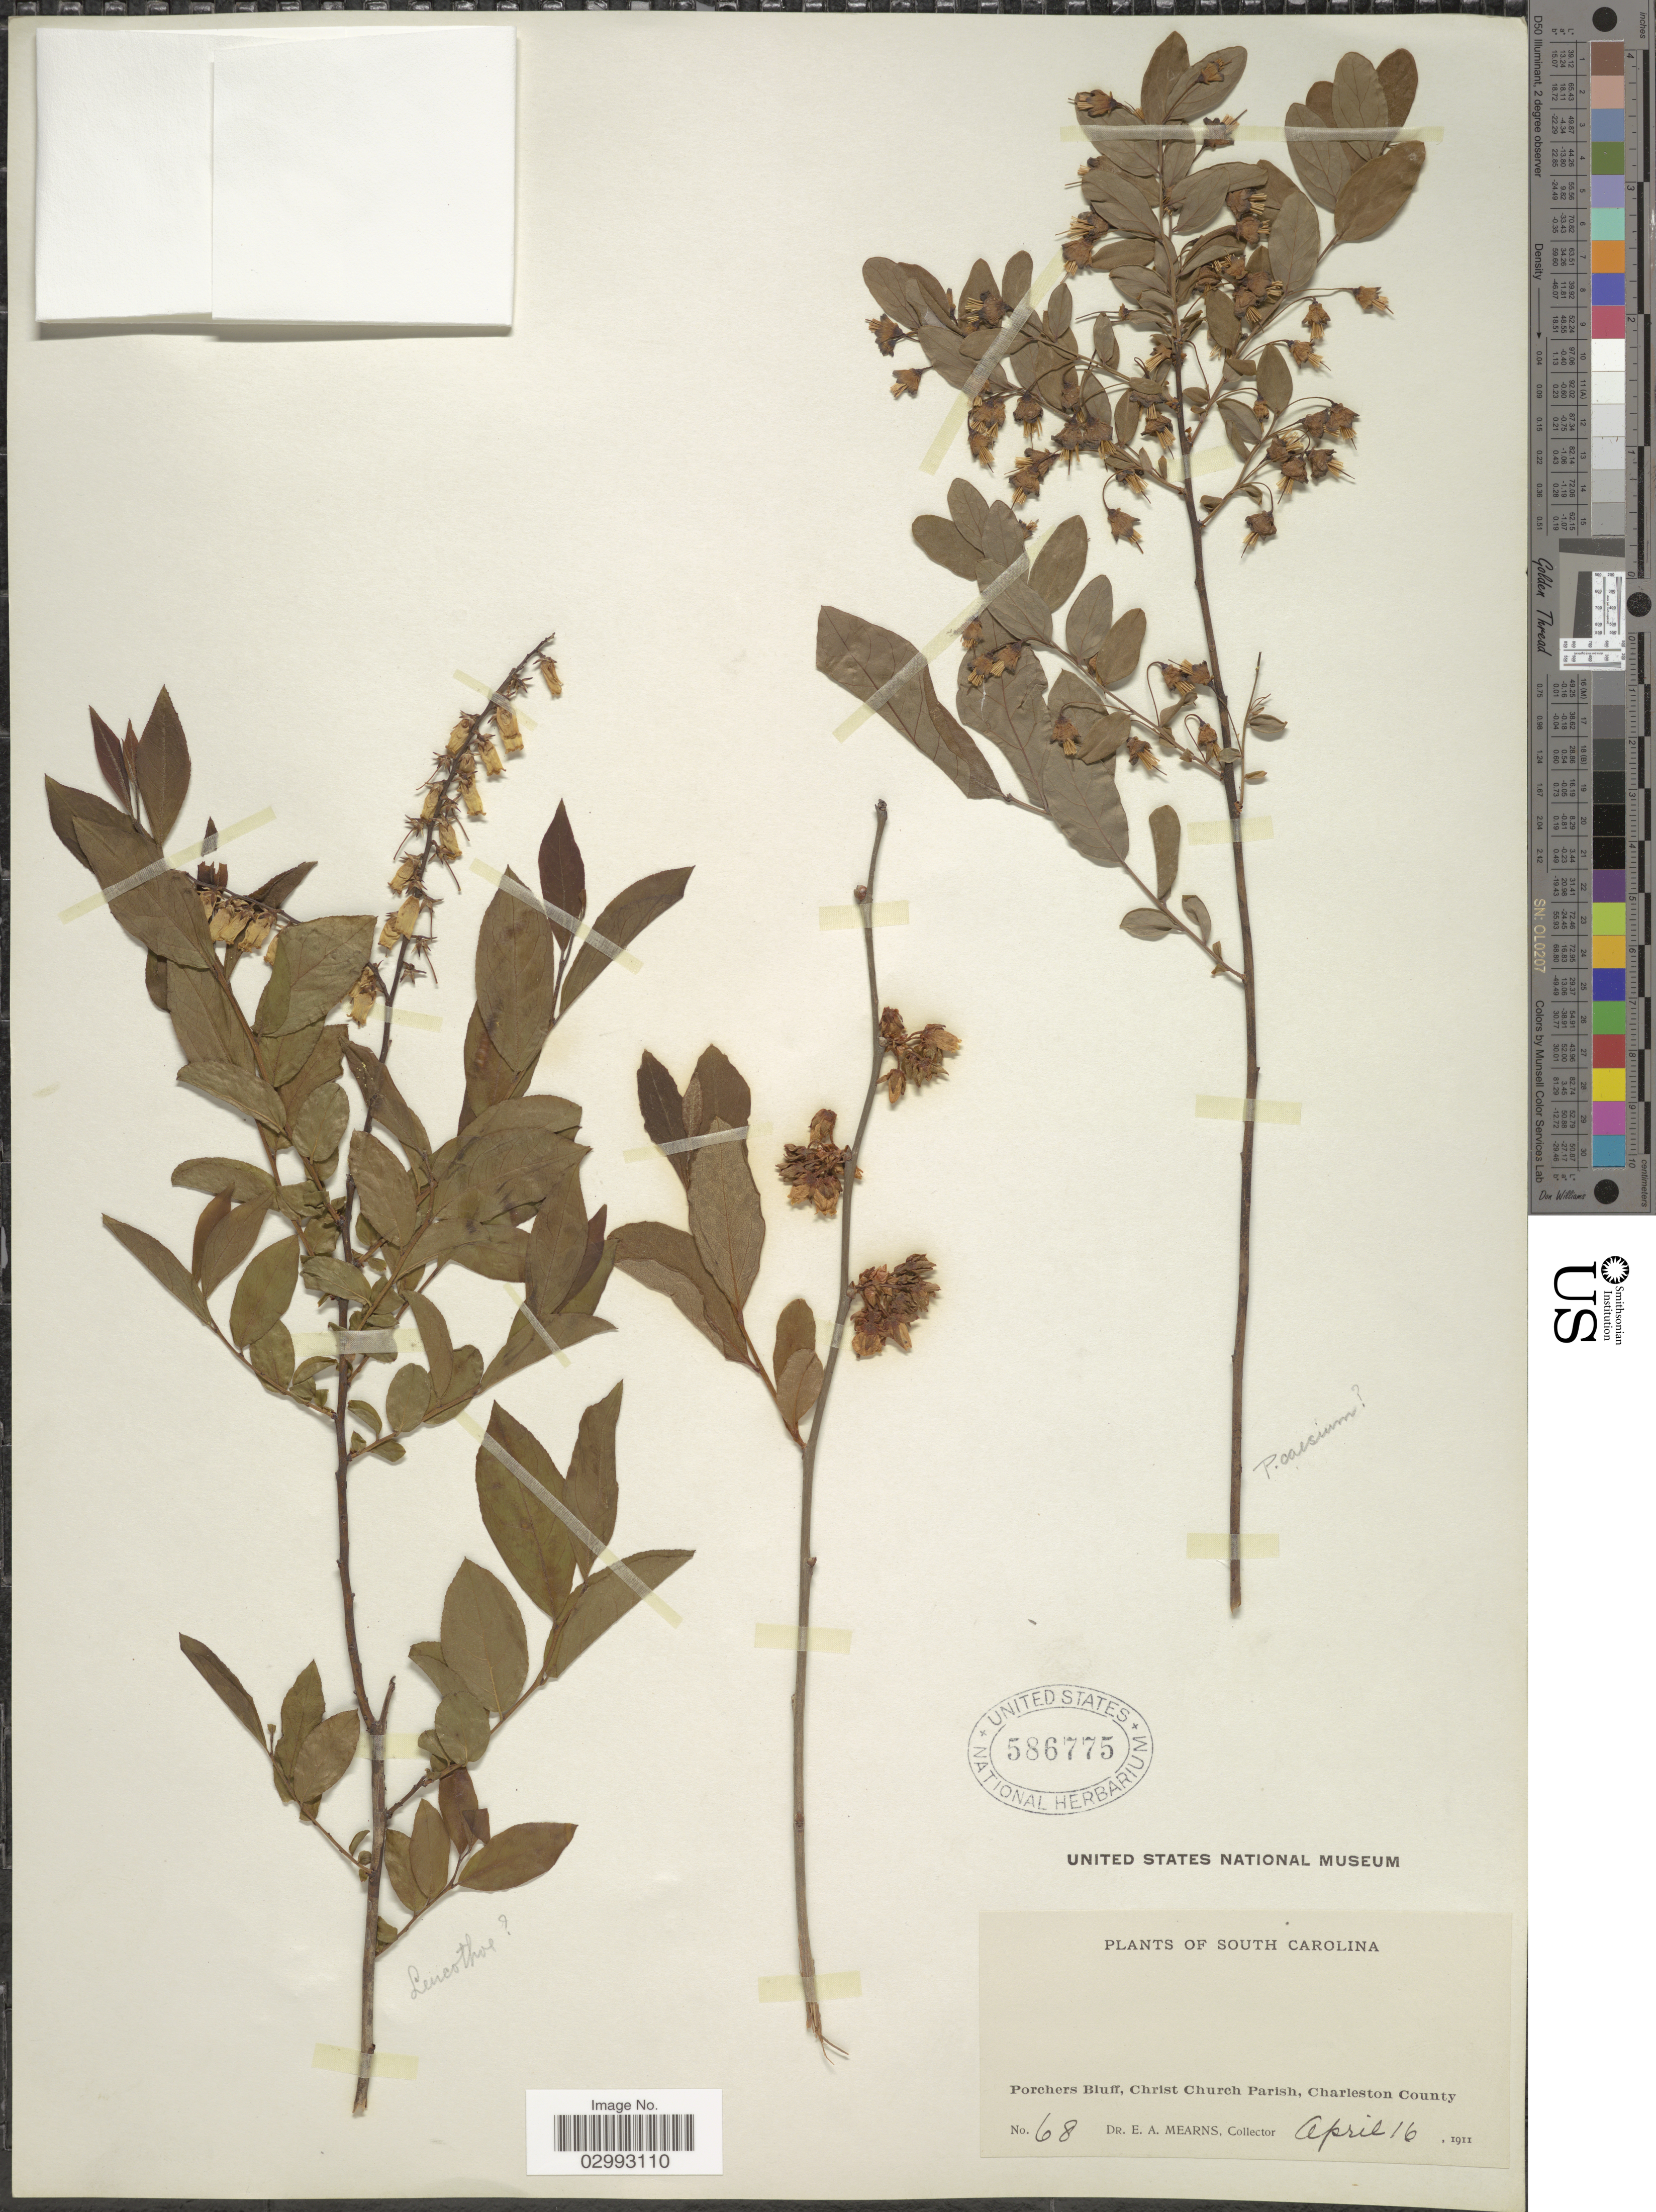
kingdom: Plantae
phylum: Tracheophyta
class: Magnoliopsida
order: Ericales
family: Ericaceae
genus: Polycodium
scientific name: Polycodium candicans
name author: (C. Mohr) Small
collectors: E. A. Mearns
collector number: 68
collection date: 1911-04-16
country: United States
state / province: South Carolina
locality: Porchers Bluff, Christ Church Parish, Charleston County.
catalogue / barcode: US 586775